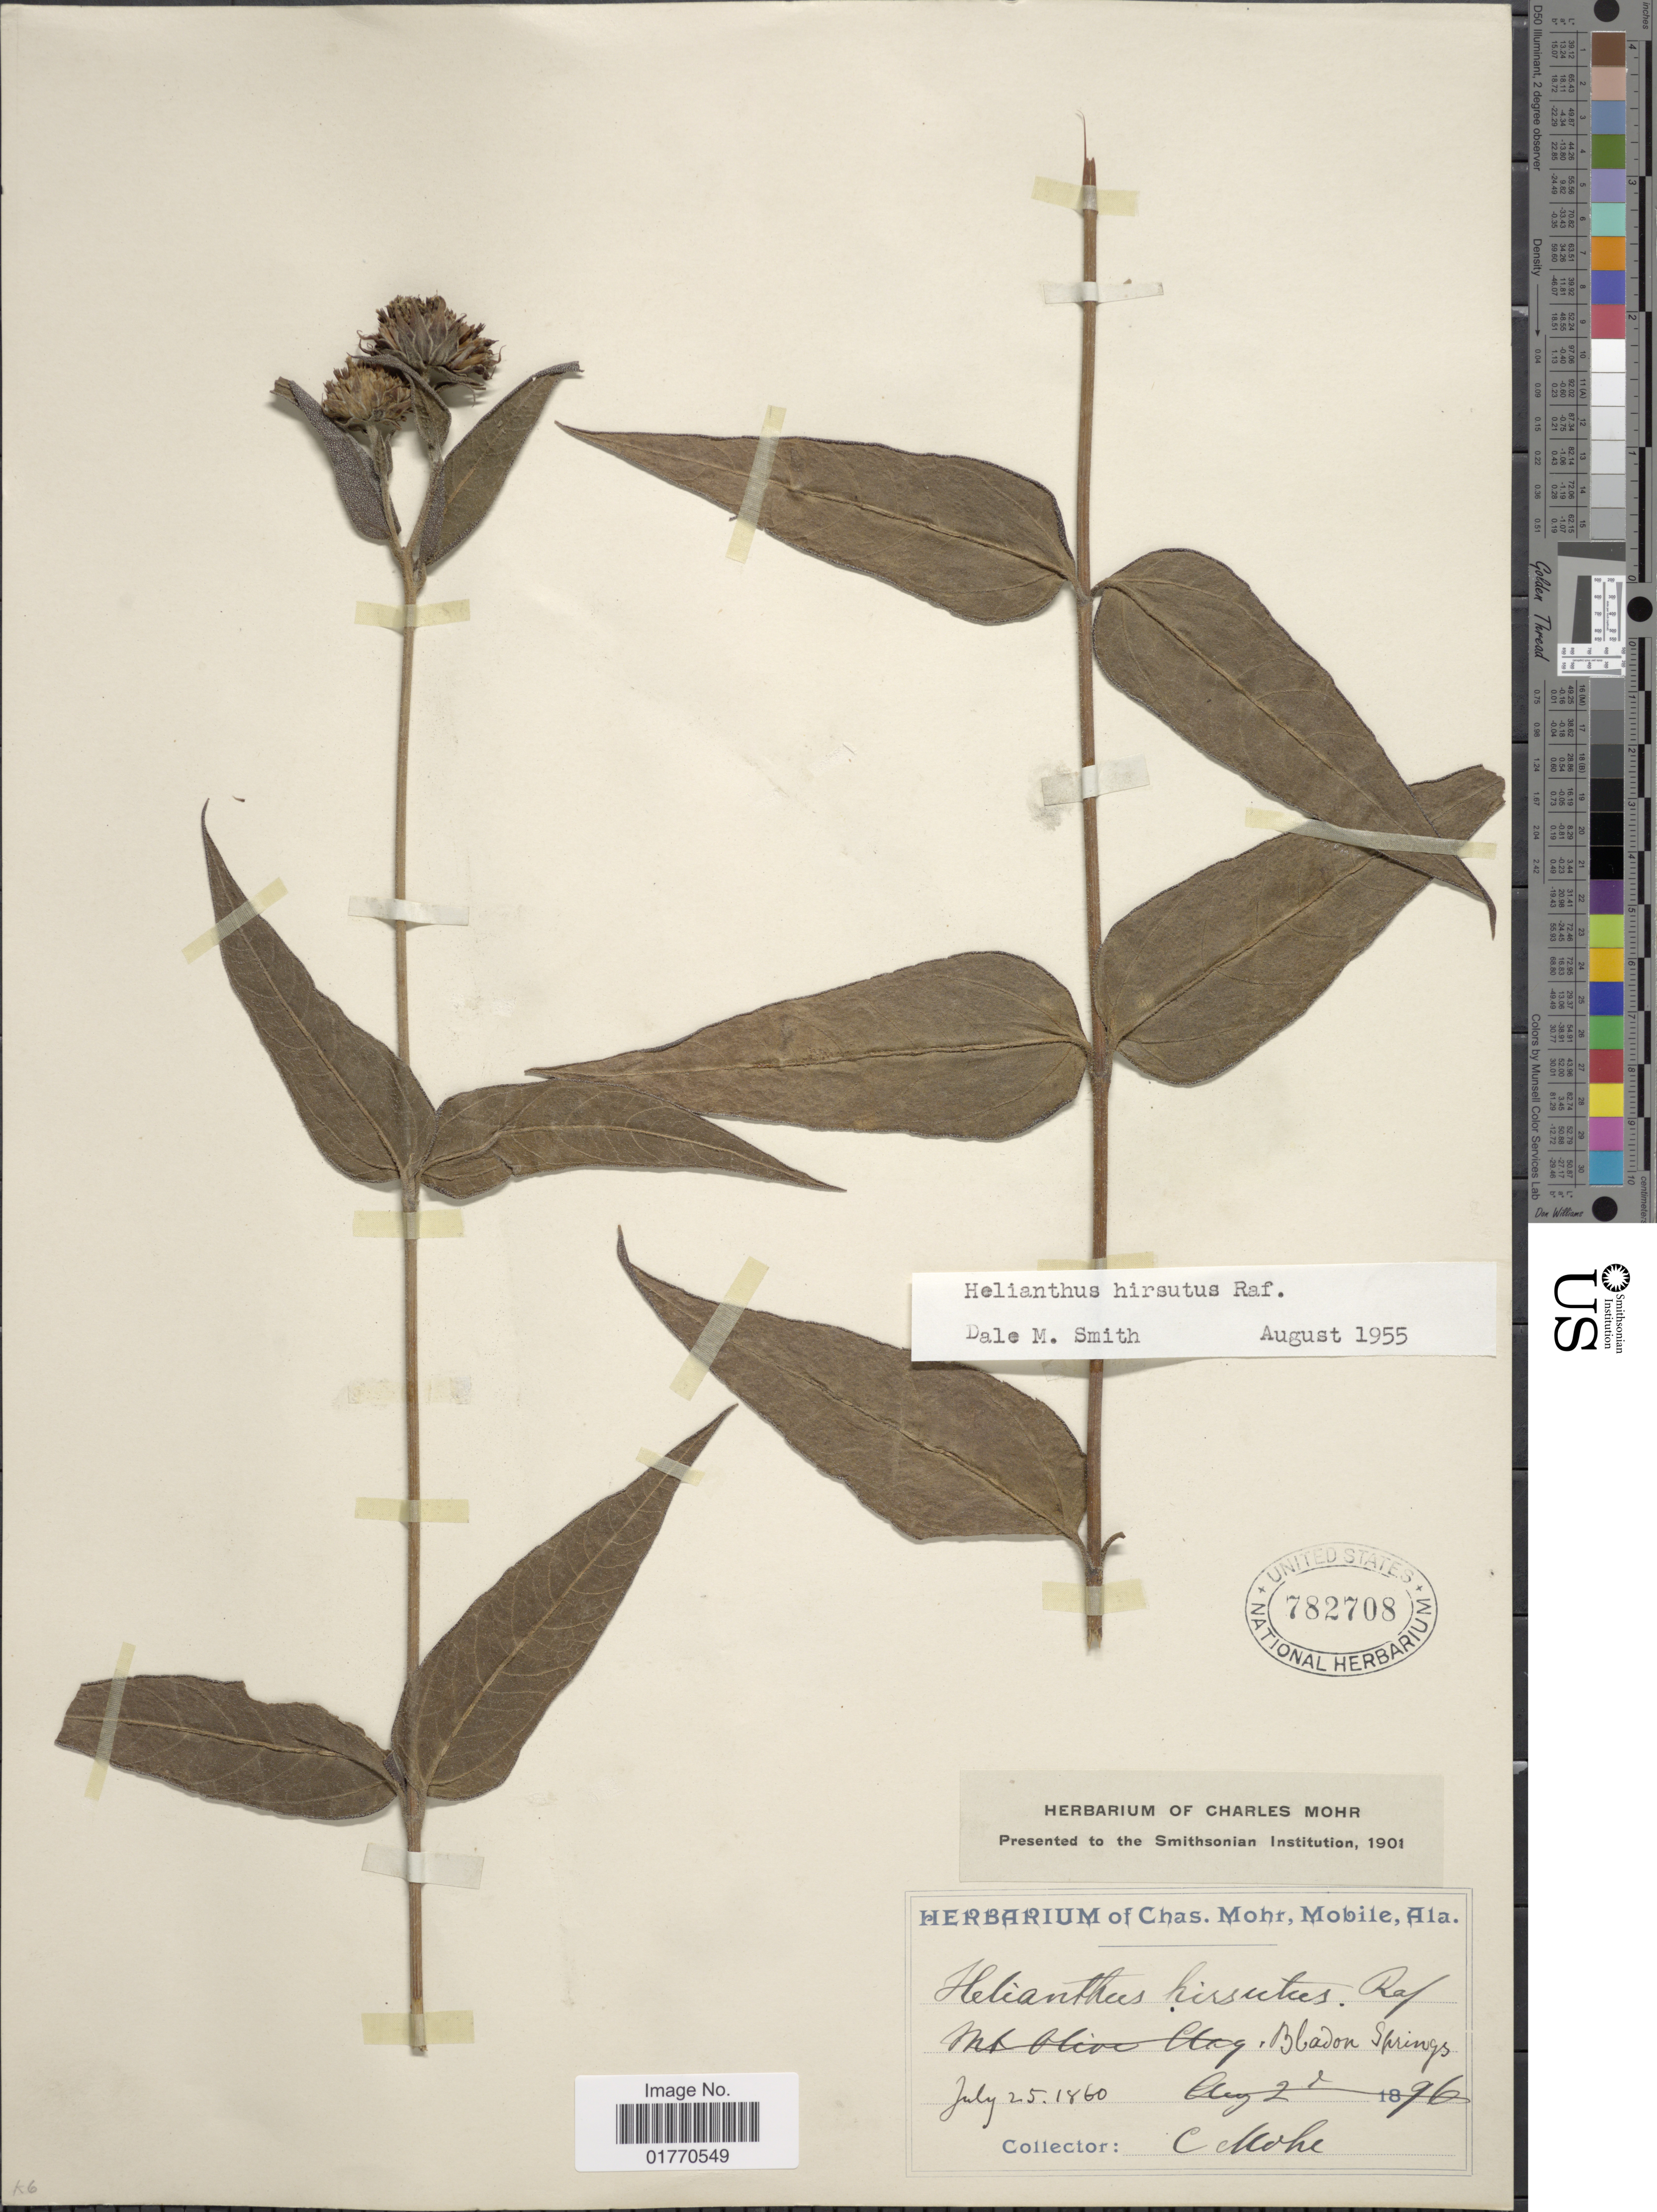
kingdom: Plantae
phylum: Tracheophyta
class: Magnoliopsida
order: Asterales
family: Asteraceae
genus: Helianthus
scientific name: Helianthus hirsutus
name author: Raf.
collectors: Mohr, C. T. (herbarium)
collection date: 1860-07-25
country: United States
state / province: Alabama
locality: Bladon Springs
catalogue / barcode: US 782708